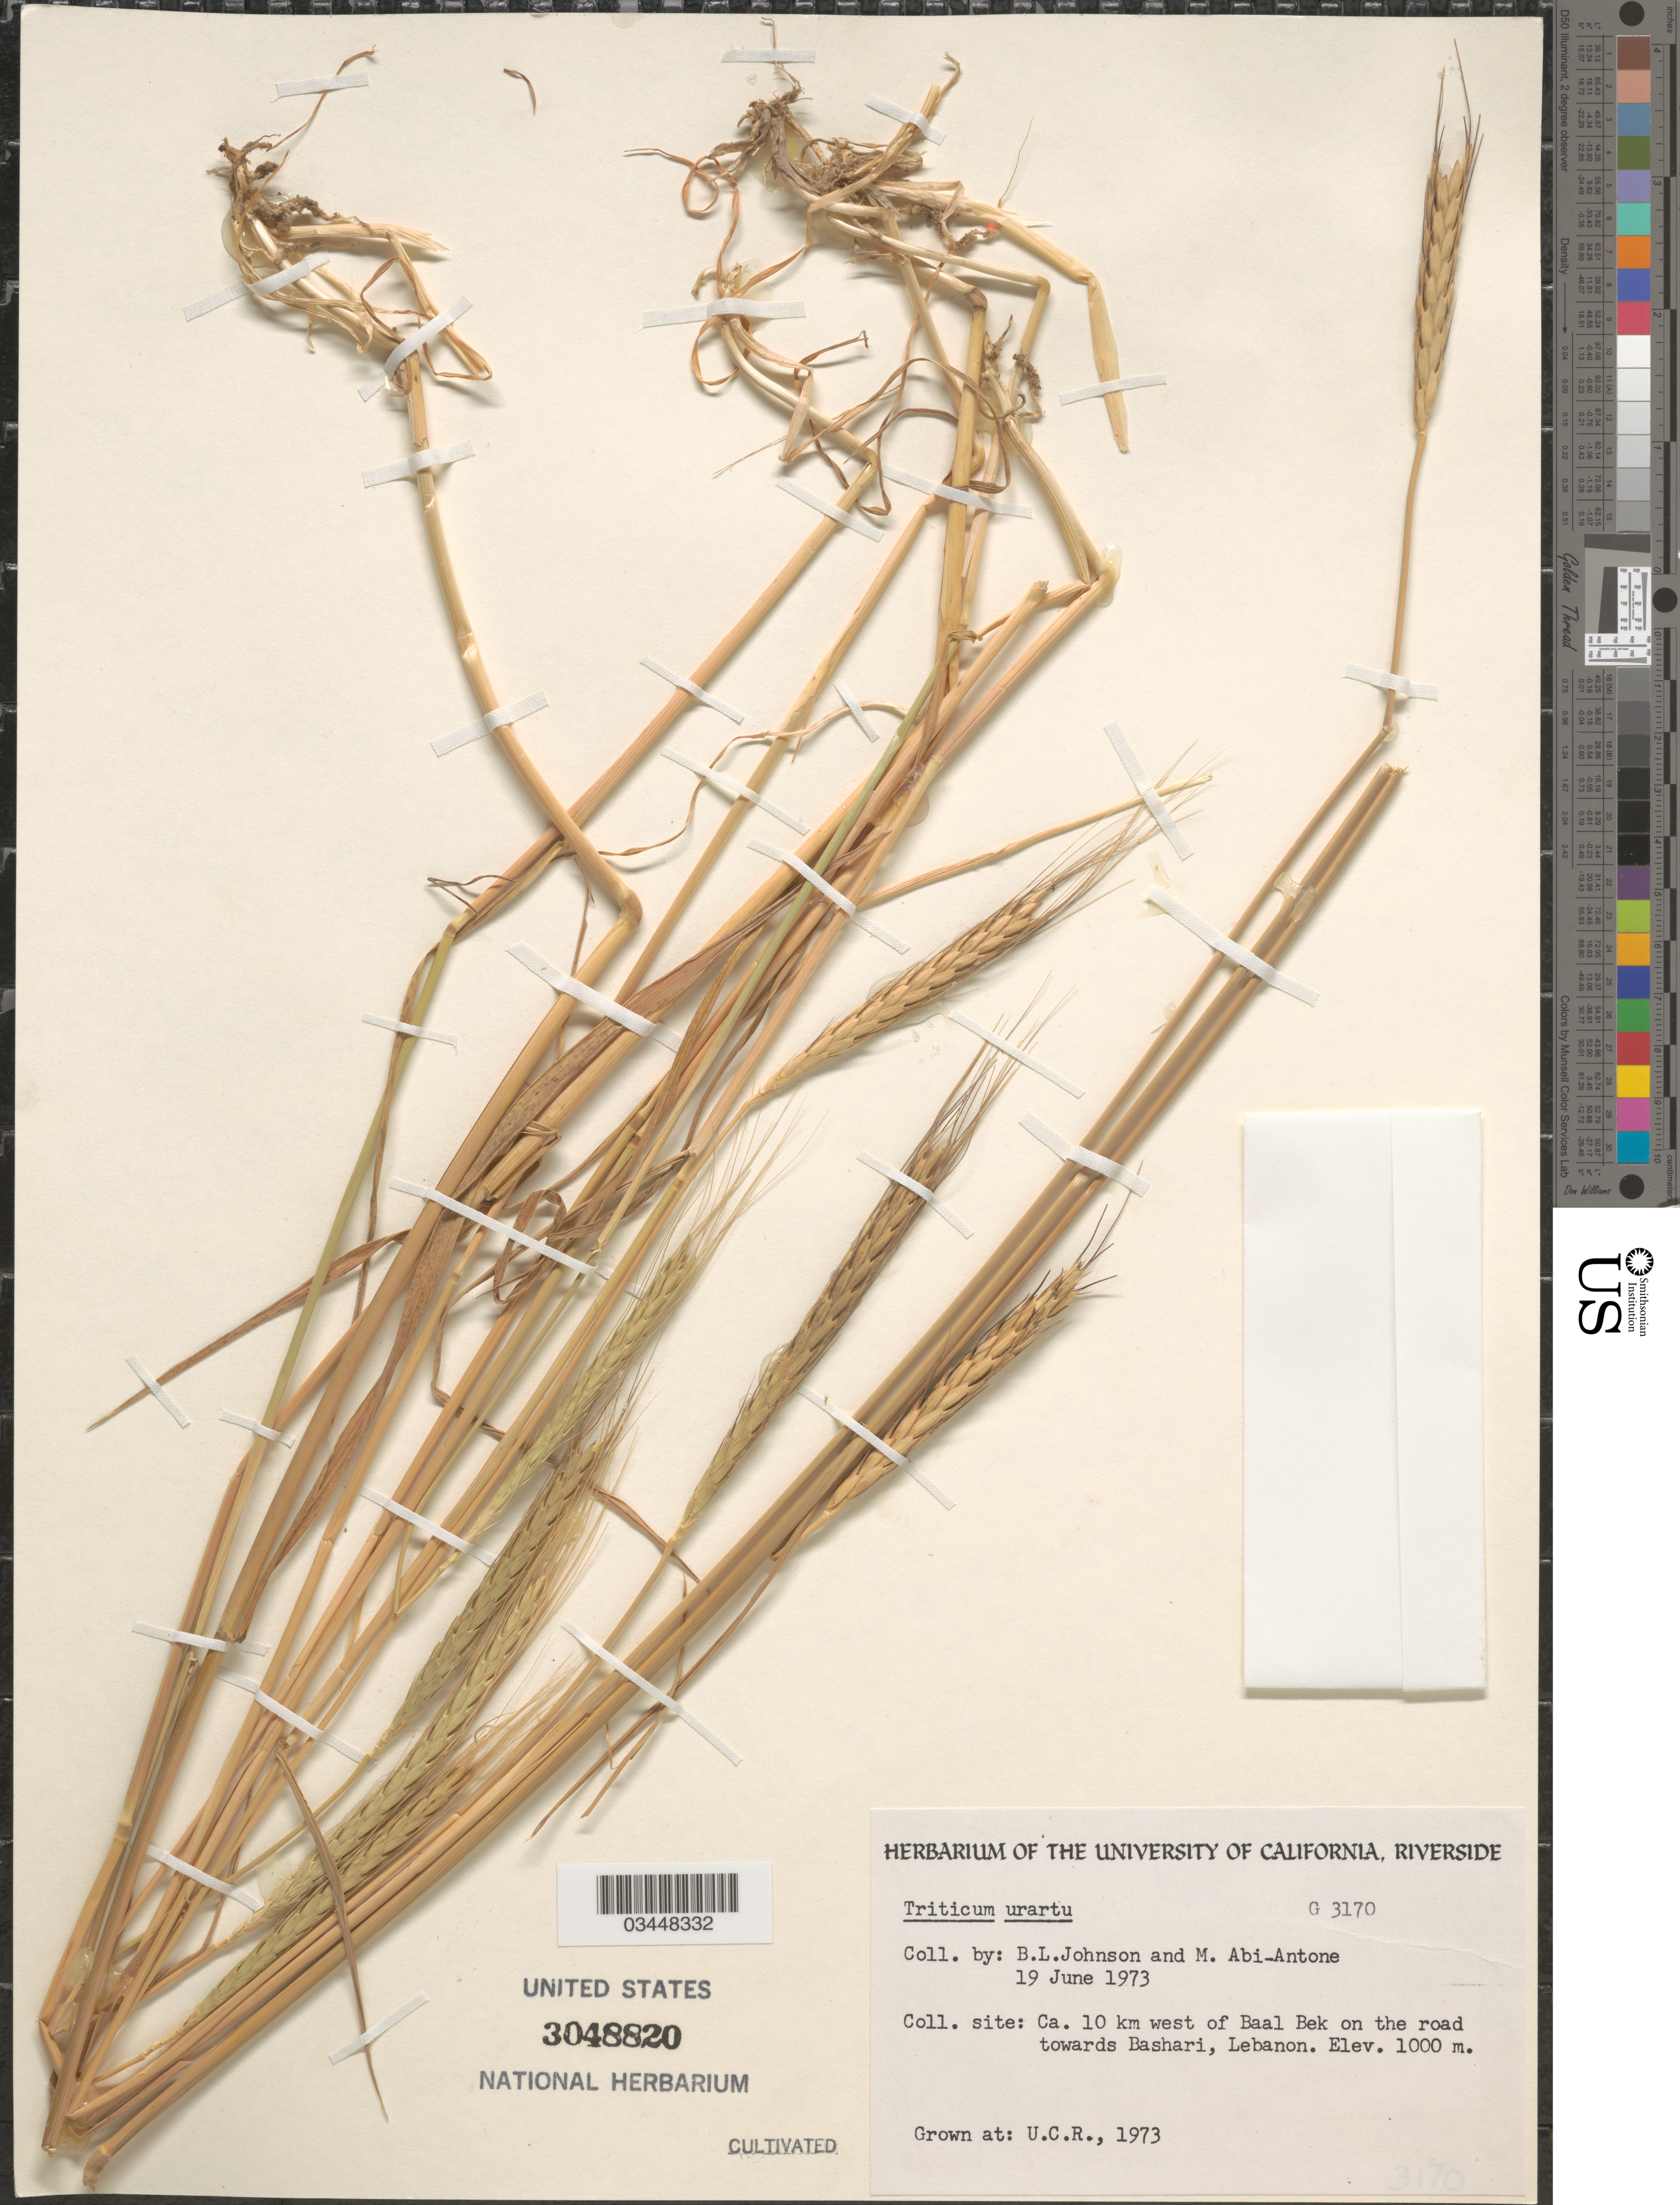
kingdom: Plantae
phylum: Tracheophyta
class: Liliopsida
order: Poales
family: Poaceae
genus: Triticum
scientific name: Triticum urartu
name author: Thumanjan ex Gandilyan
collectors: ex herb. Univ. of California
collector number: G3170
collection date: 1973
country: United States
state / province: California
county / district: Riverside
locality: U.C.R.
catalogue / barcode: US 3048820